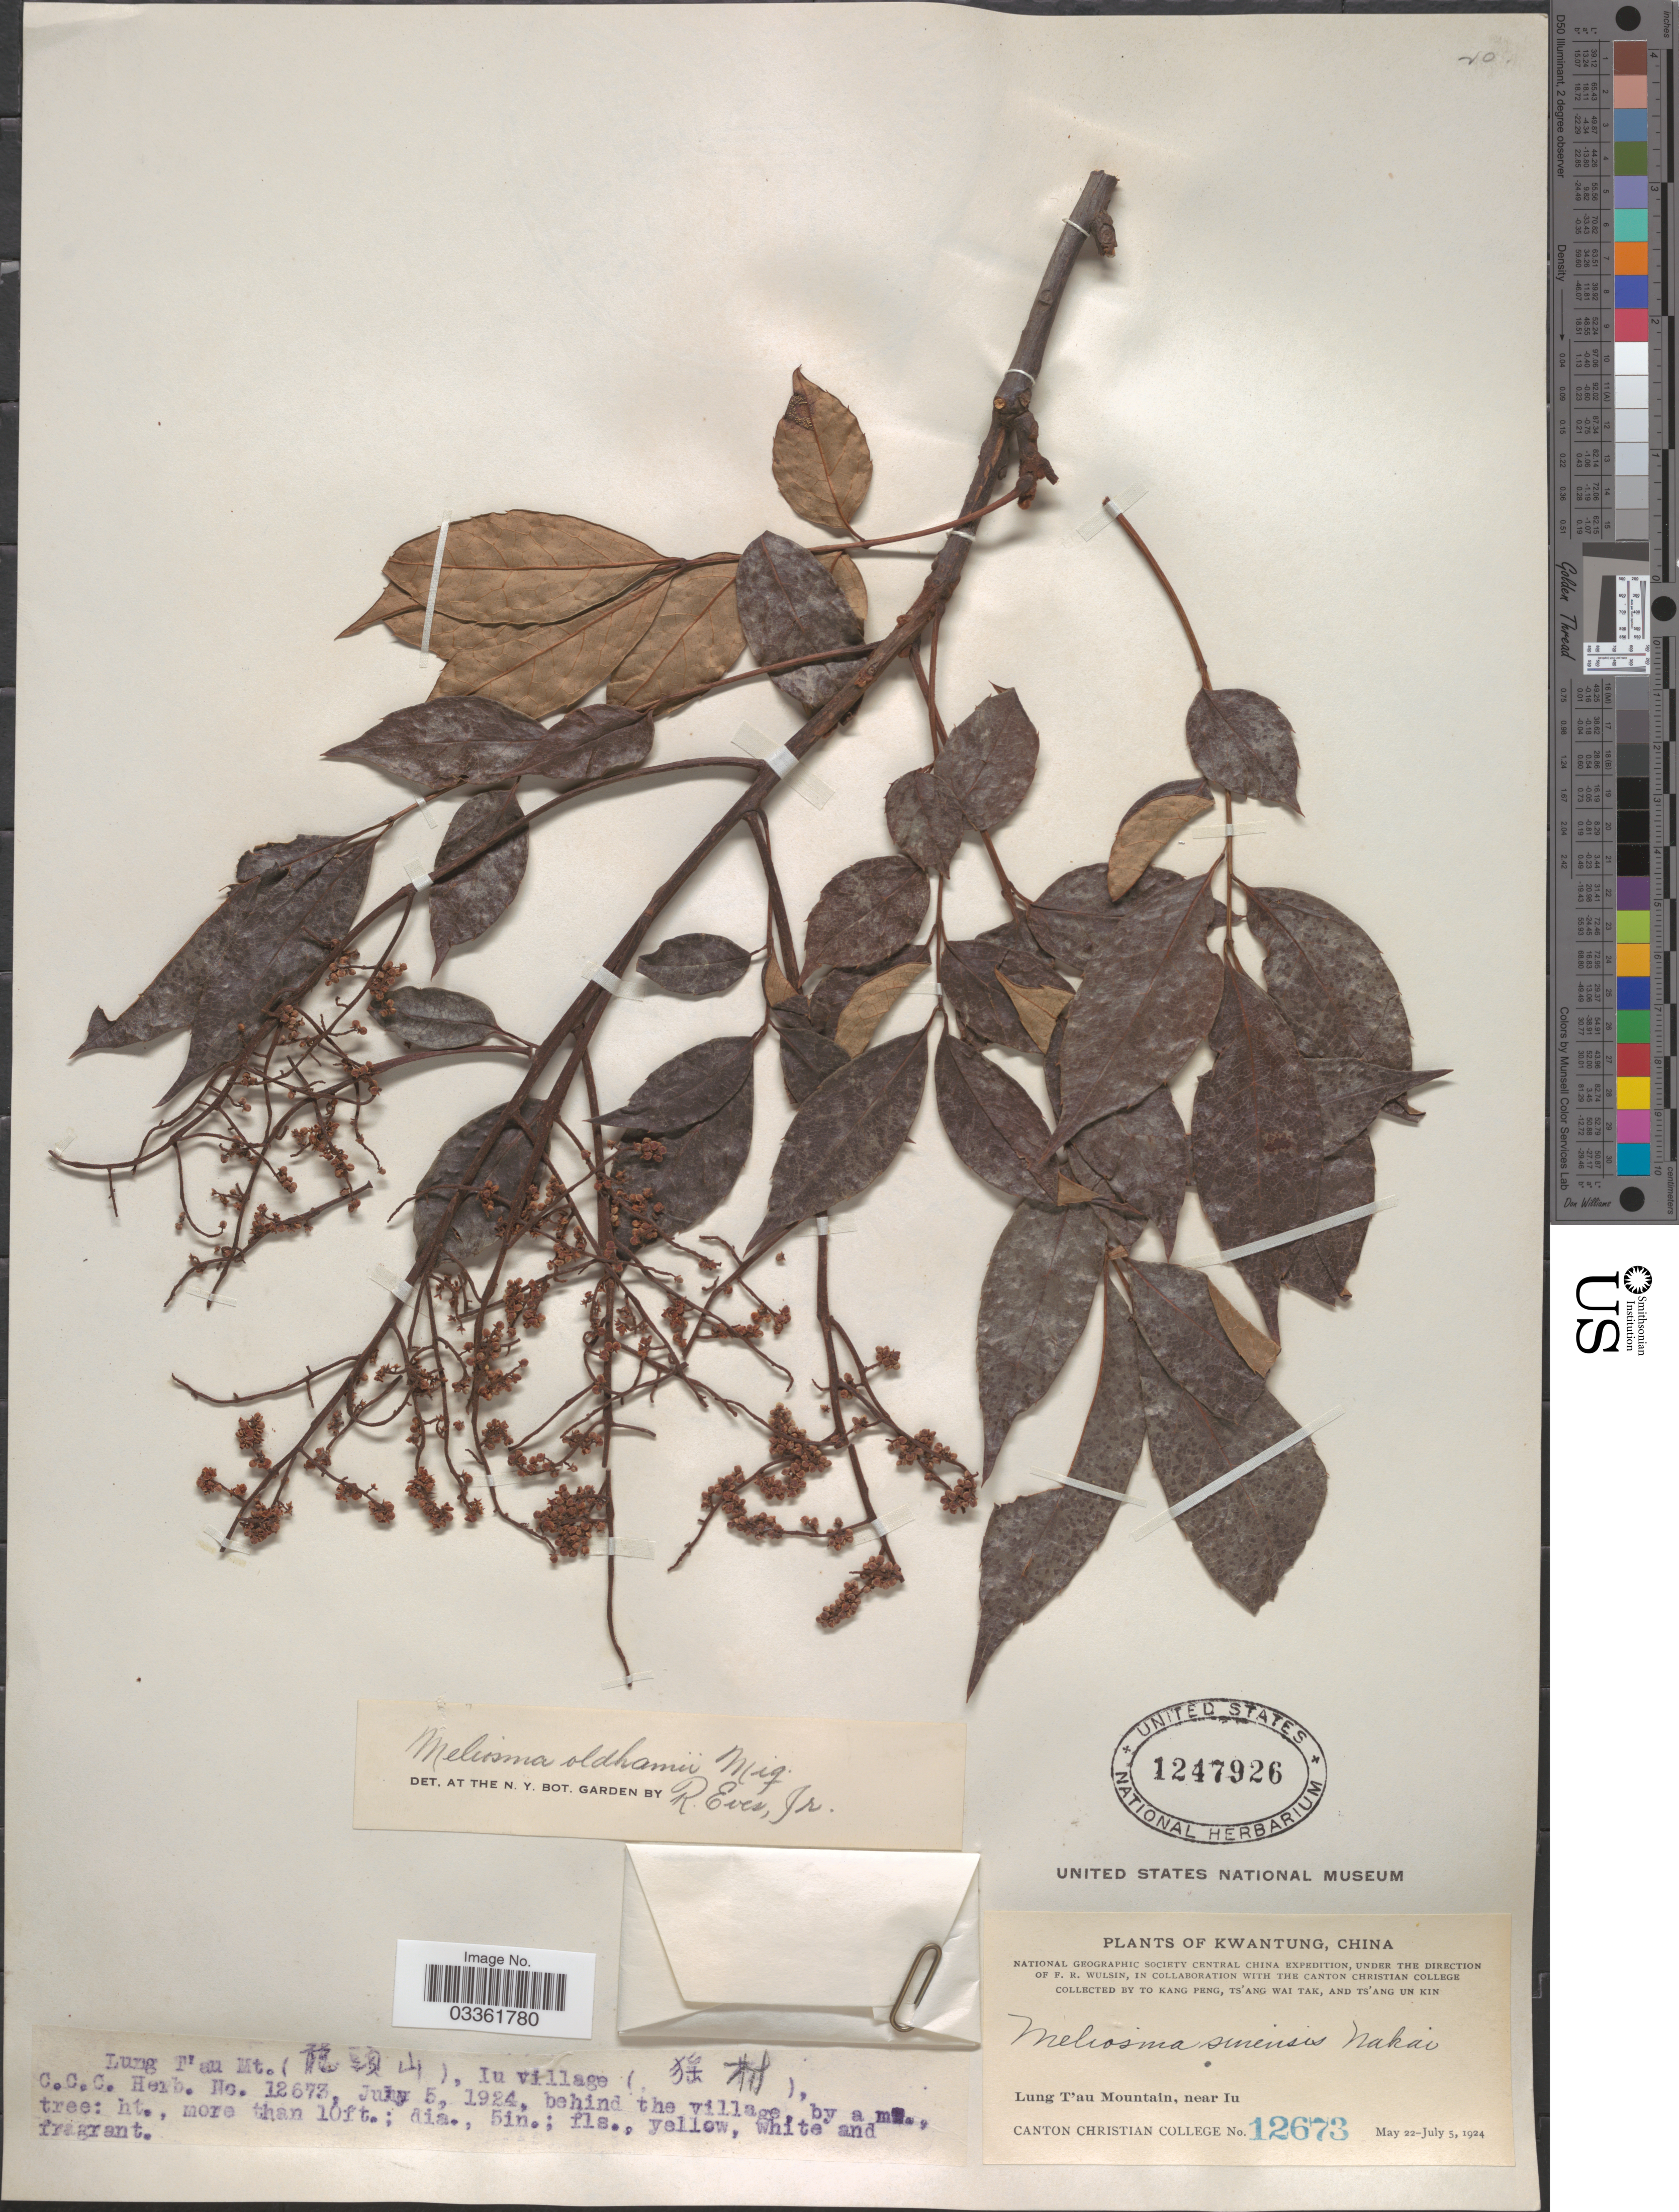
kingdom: Plantae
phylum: Tracheophyta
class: Magnoliopsida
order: Proteales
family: Sabiaceae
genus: Meliosma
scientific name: Meliosma rhoifolia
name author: Maxim.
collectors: T. K. Peng, W. T. Tsang & Ts' Ang Un Kin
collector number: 12673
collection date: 1924-07-05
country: China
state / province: Guangdong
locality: Kwangtung. Lung T'au Mountain, near Iu. Lung T'au Mt. (X), Iu village (X).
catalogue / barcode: US 1247926